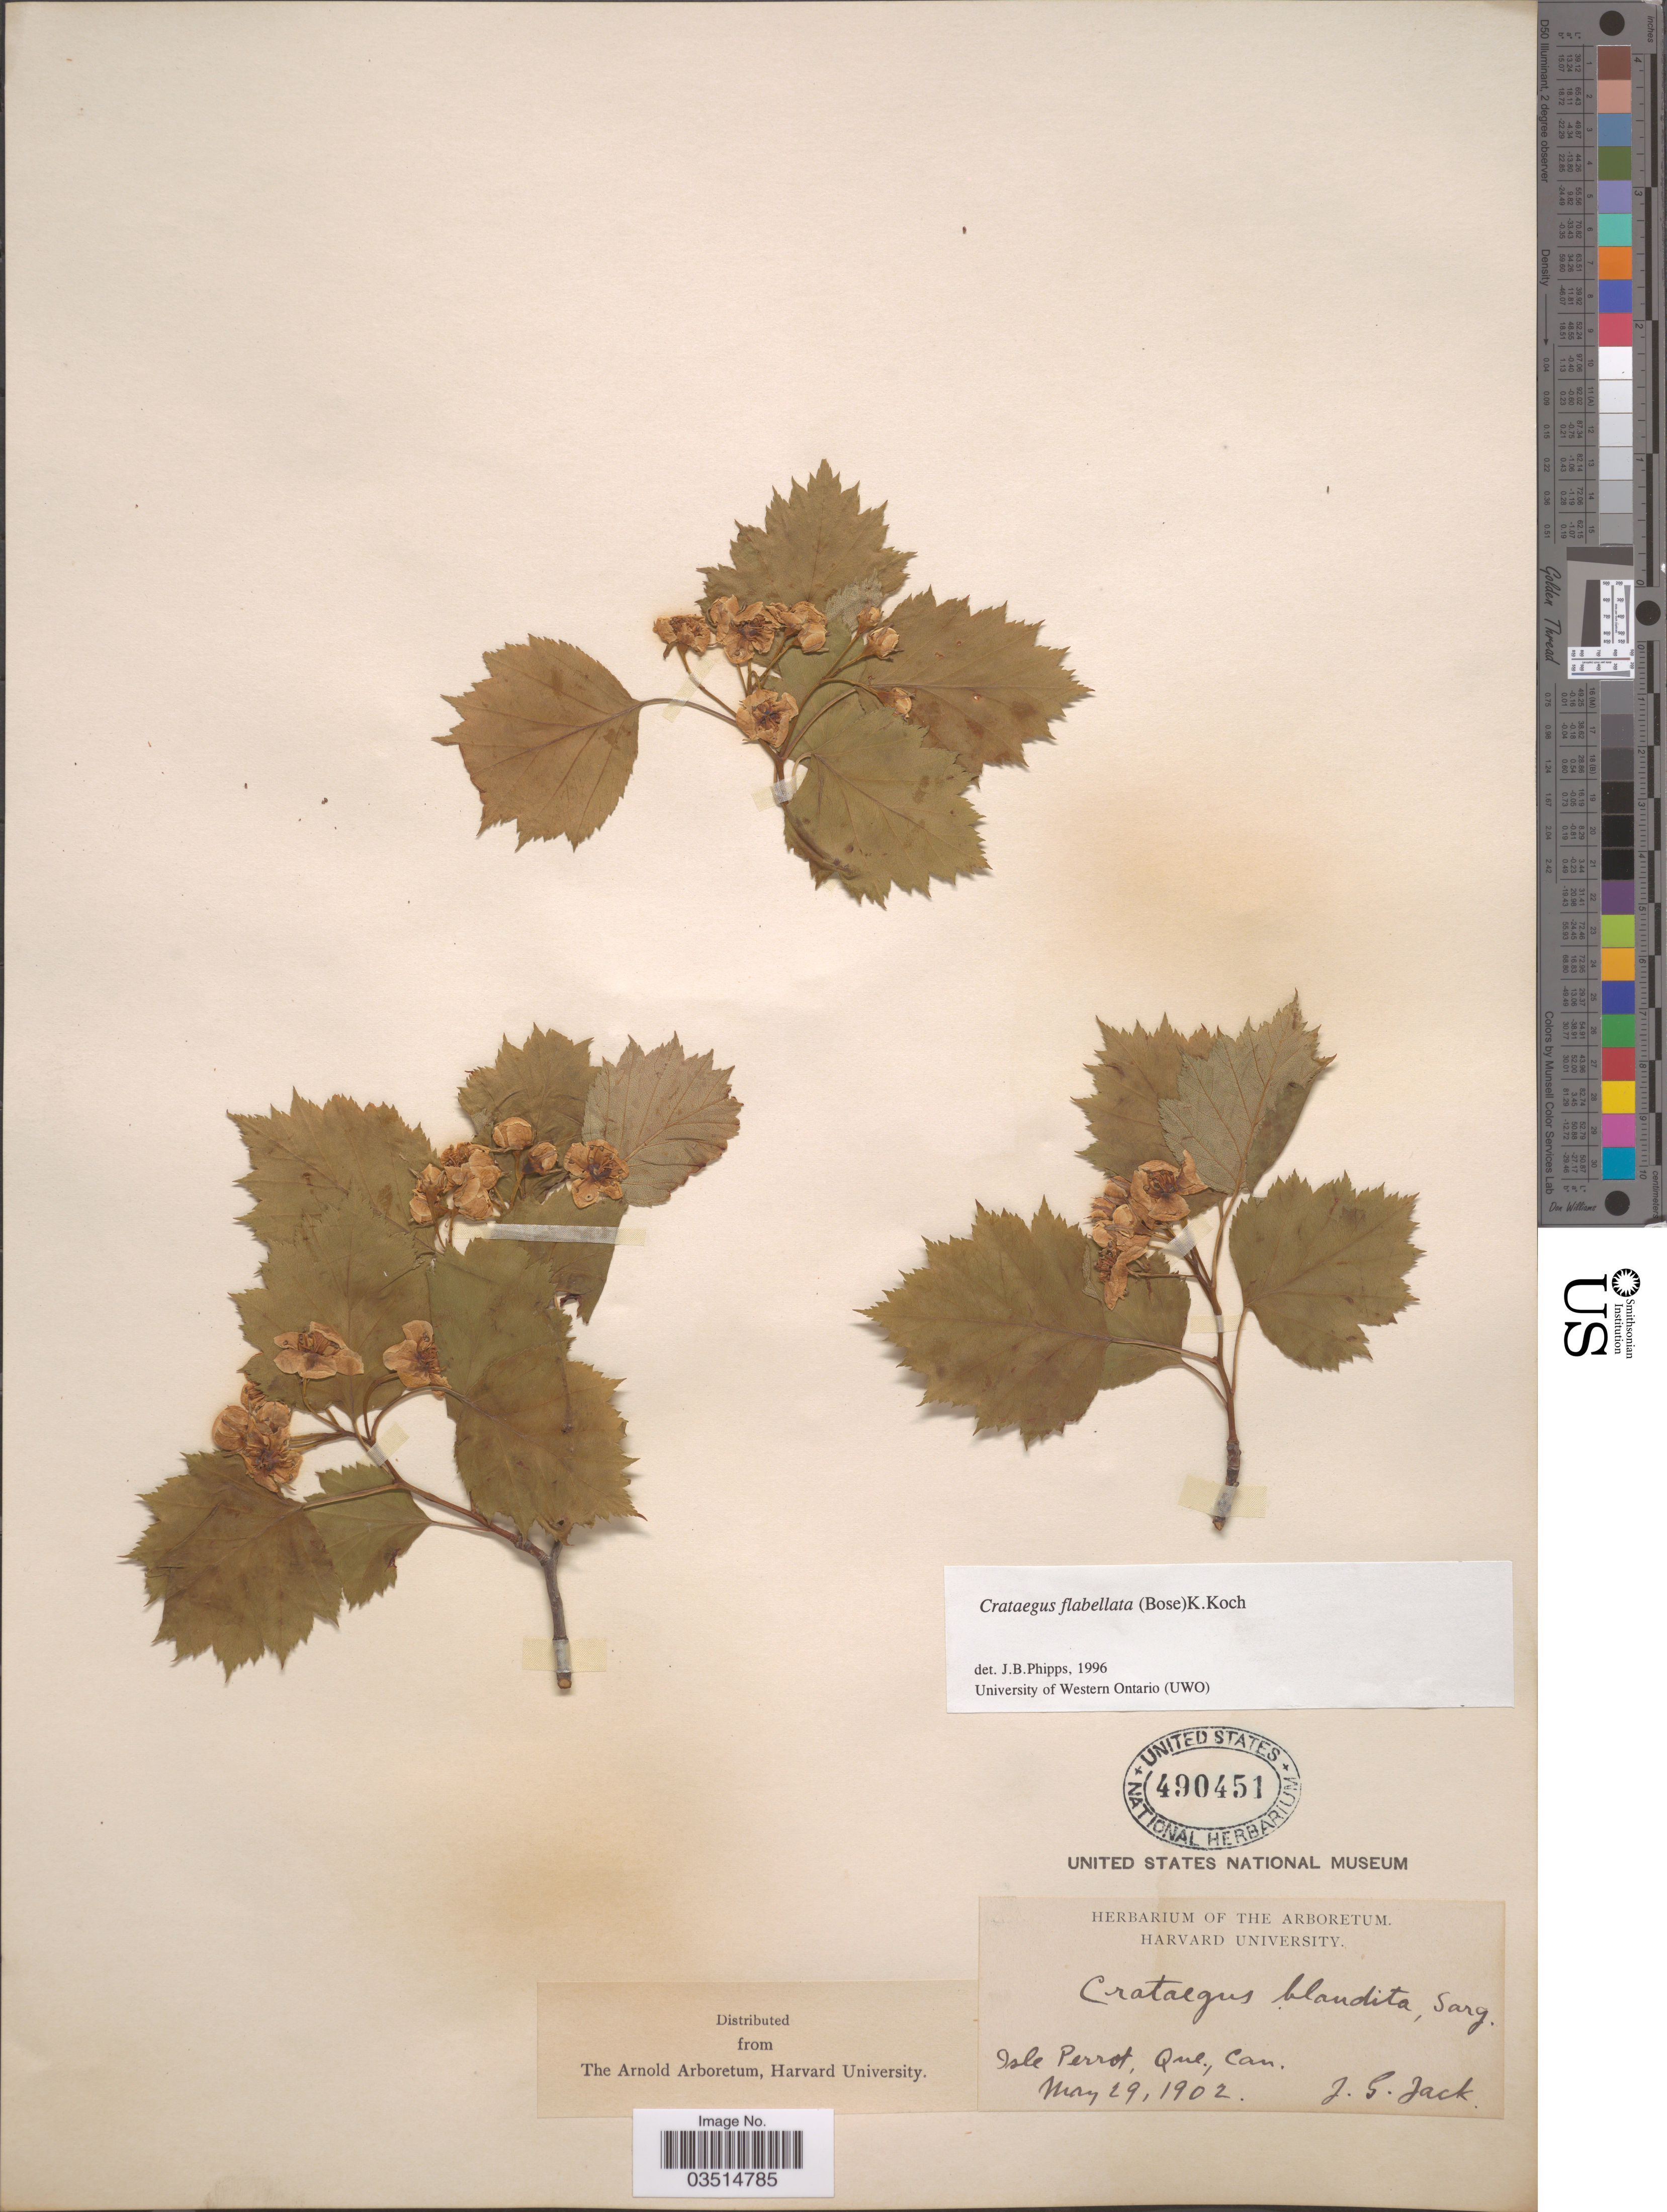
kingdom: Plantae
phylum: Tracheophyta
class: Magnoliopsida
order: Rosales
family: Rosaceae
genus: Crataegus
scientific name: Crataegus flabellata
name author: (Bosc) K. Koch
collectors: J. G. Jack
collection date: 1902-05-29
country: Canada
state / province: Quebec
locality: Isle Perrot.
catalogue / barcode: US 490451